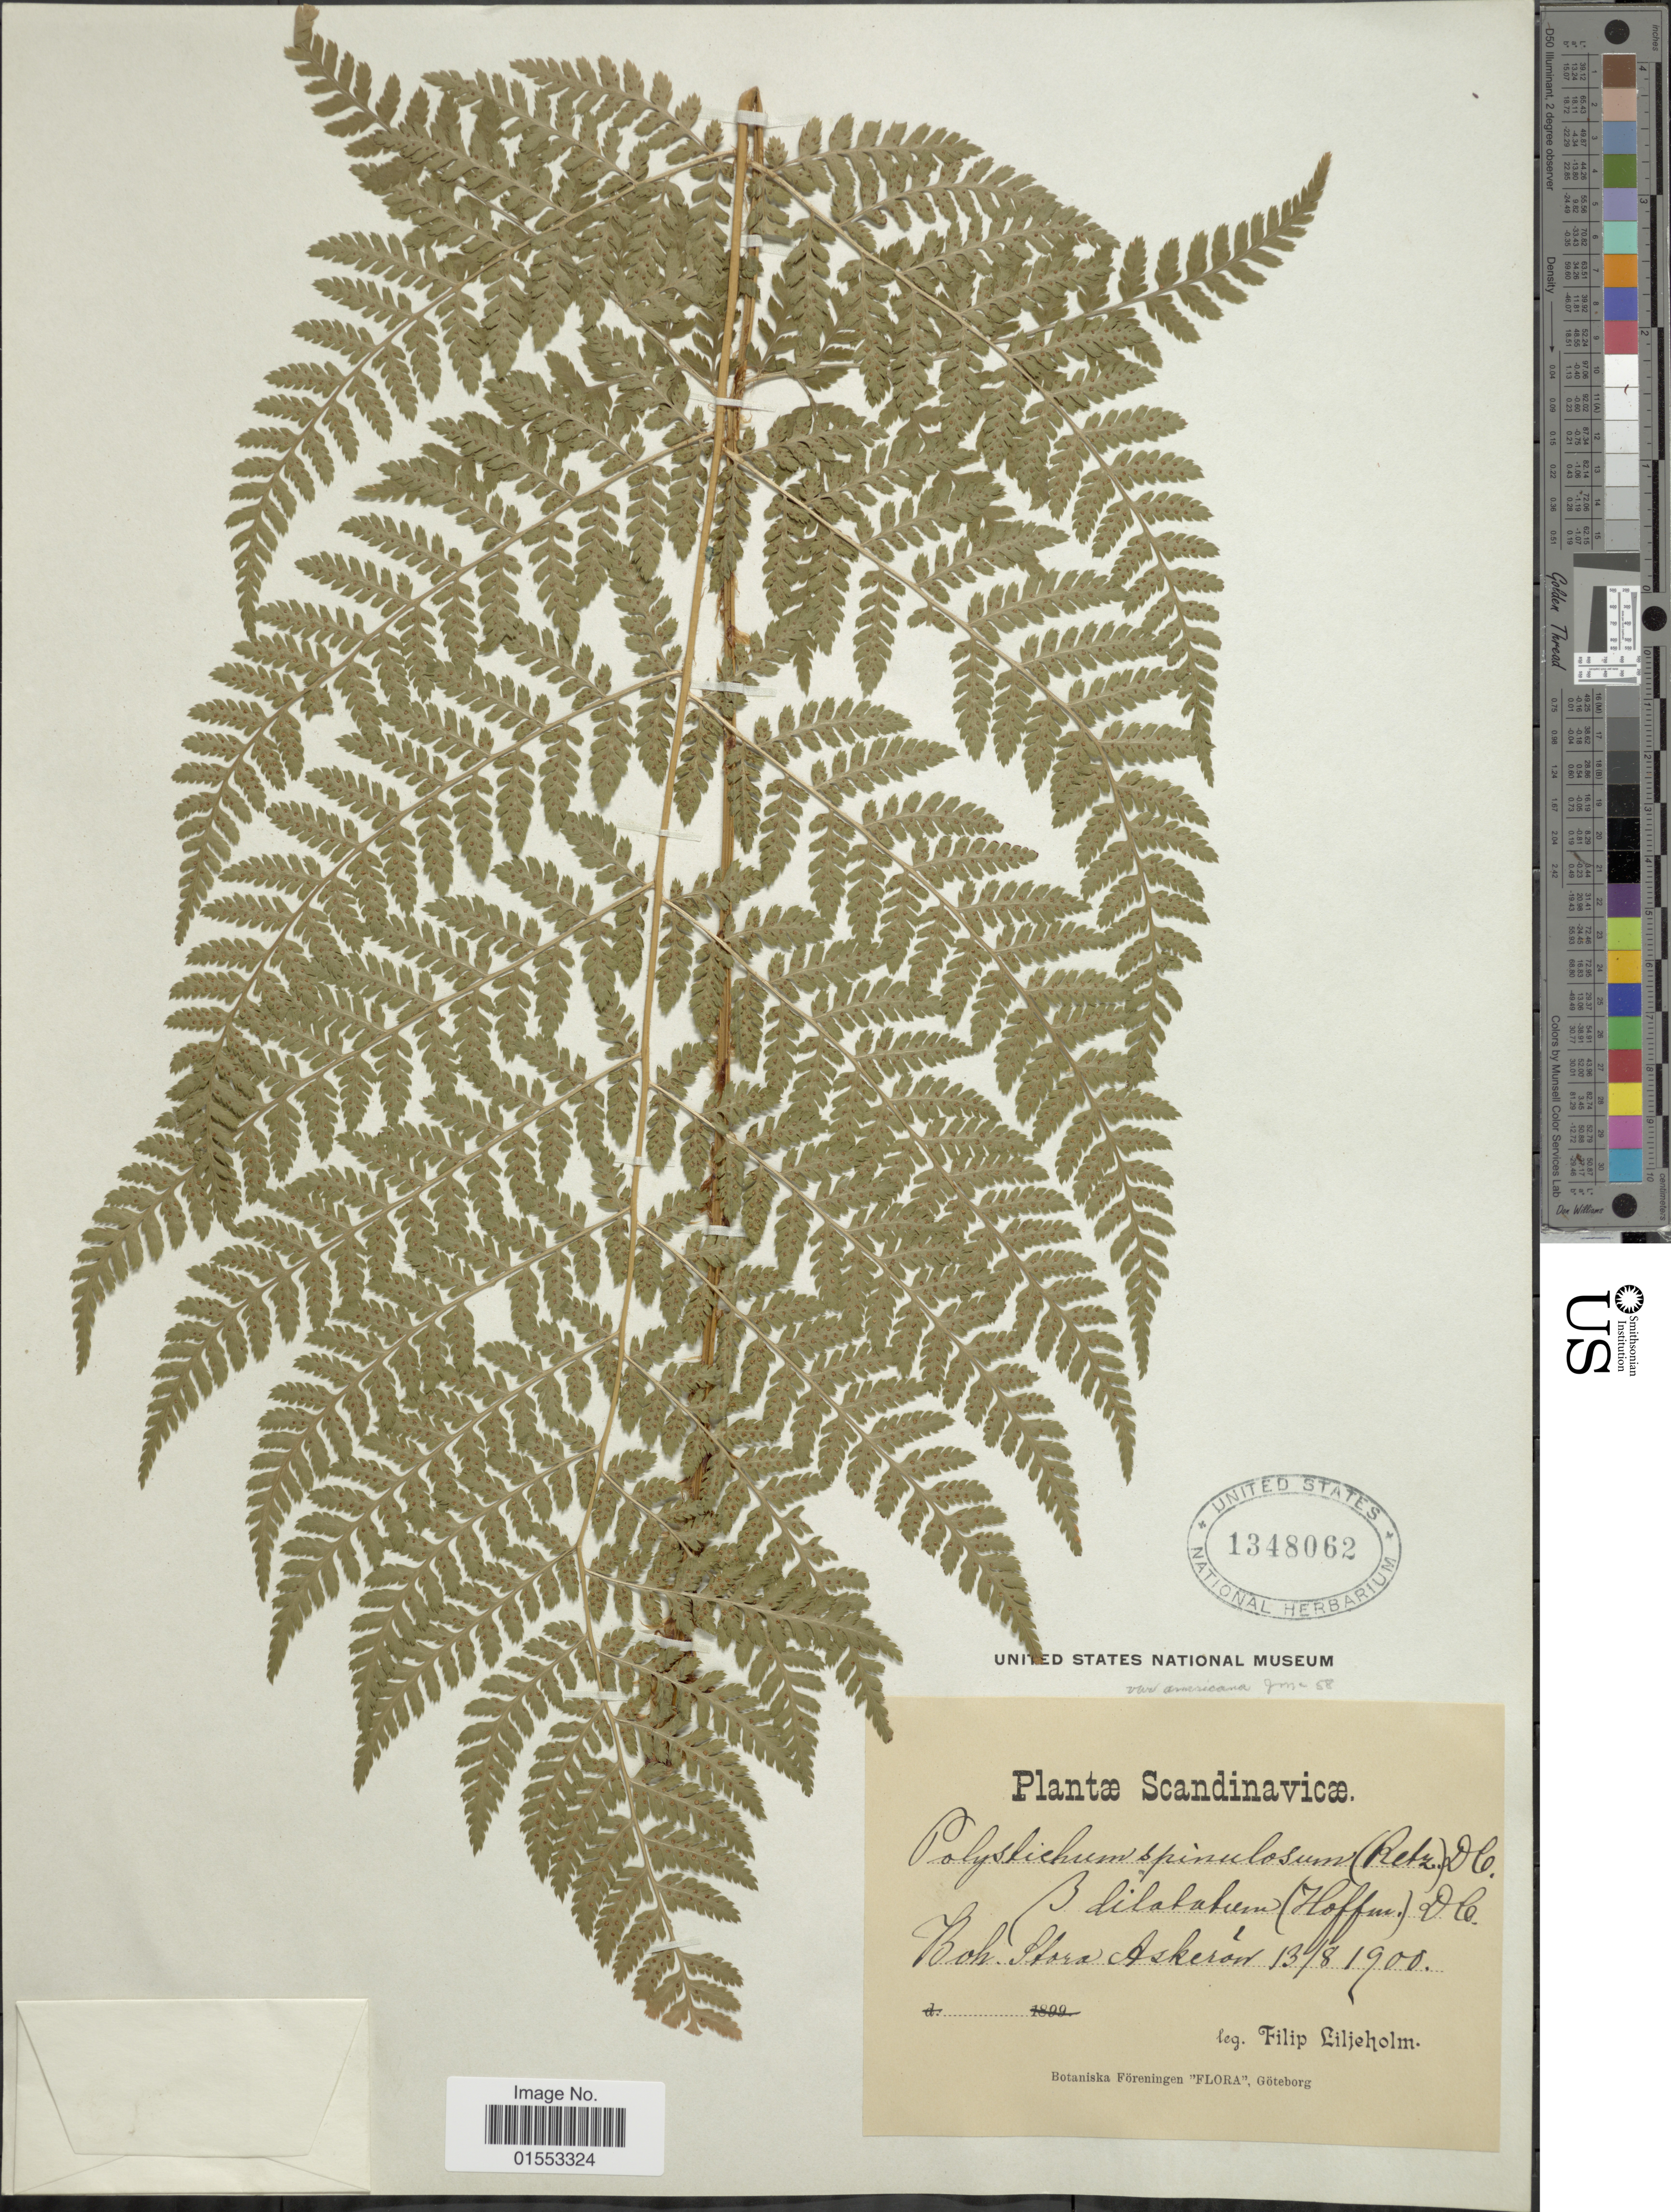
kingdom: Plantae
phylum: Tracheophyta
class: Polypodiopsida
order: Polypodiales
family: Dryopteridaceae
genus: Dryopteris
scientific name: Dryopteris expansa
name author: (C. Presl) Fraser-Jenk. & Jermy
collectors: A. Liljeholm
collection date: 1900-08-13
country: Sweden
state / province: Västra Götaland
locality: Stora Askerön [Bohuslän]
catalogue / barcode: US 1348062